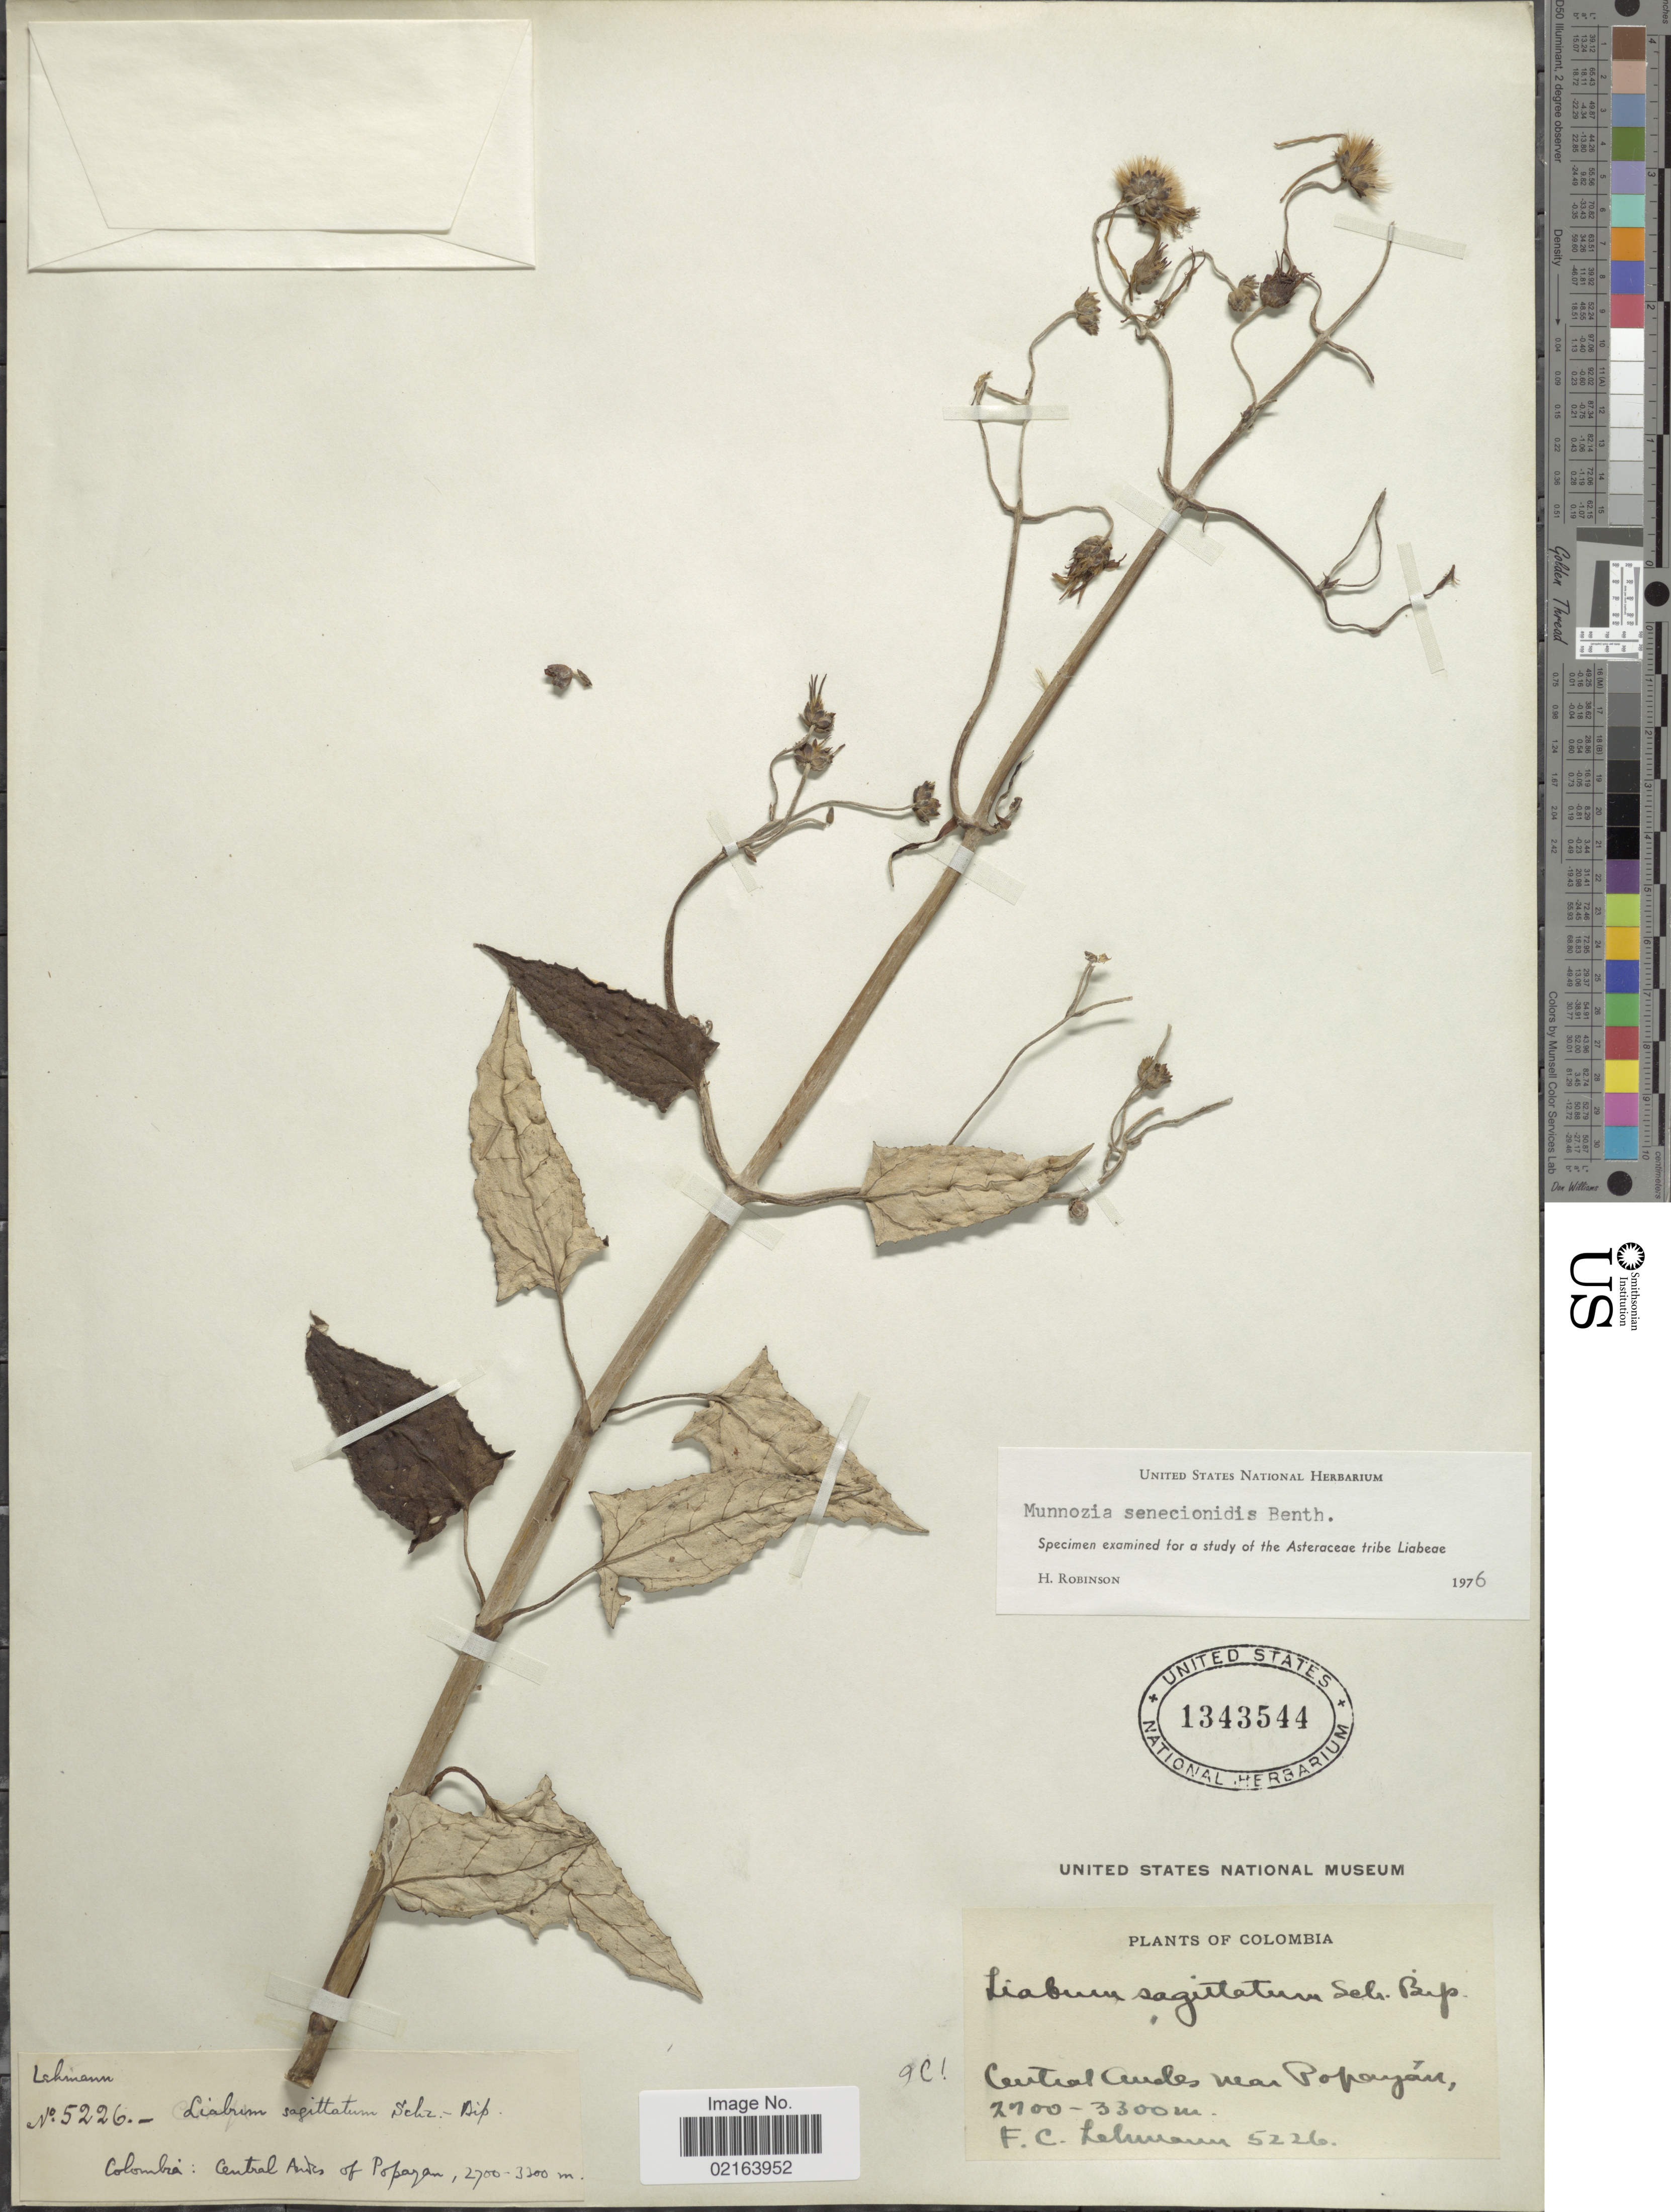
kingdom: Plantae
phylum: Tracheophyta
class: Magnoliopsida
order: Asterales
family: Asteraceae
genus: Munnozia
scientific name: Munnozia senecionidis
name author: Benth.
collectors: F. C. Lehmann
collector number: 5226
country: Colombia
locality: Colombia: Central Andes near Popayan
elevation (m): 2700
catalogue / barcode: US 1343544